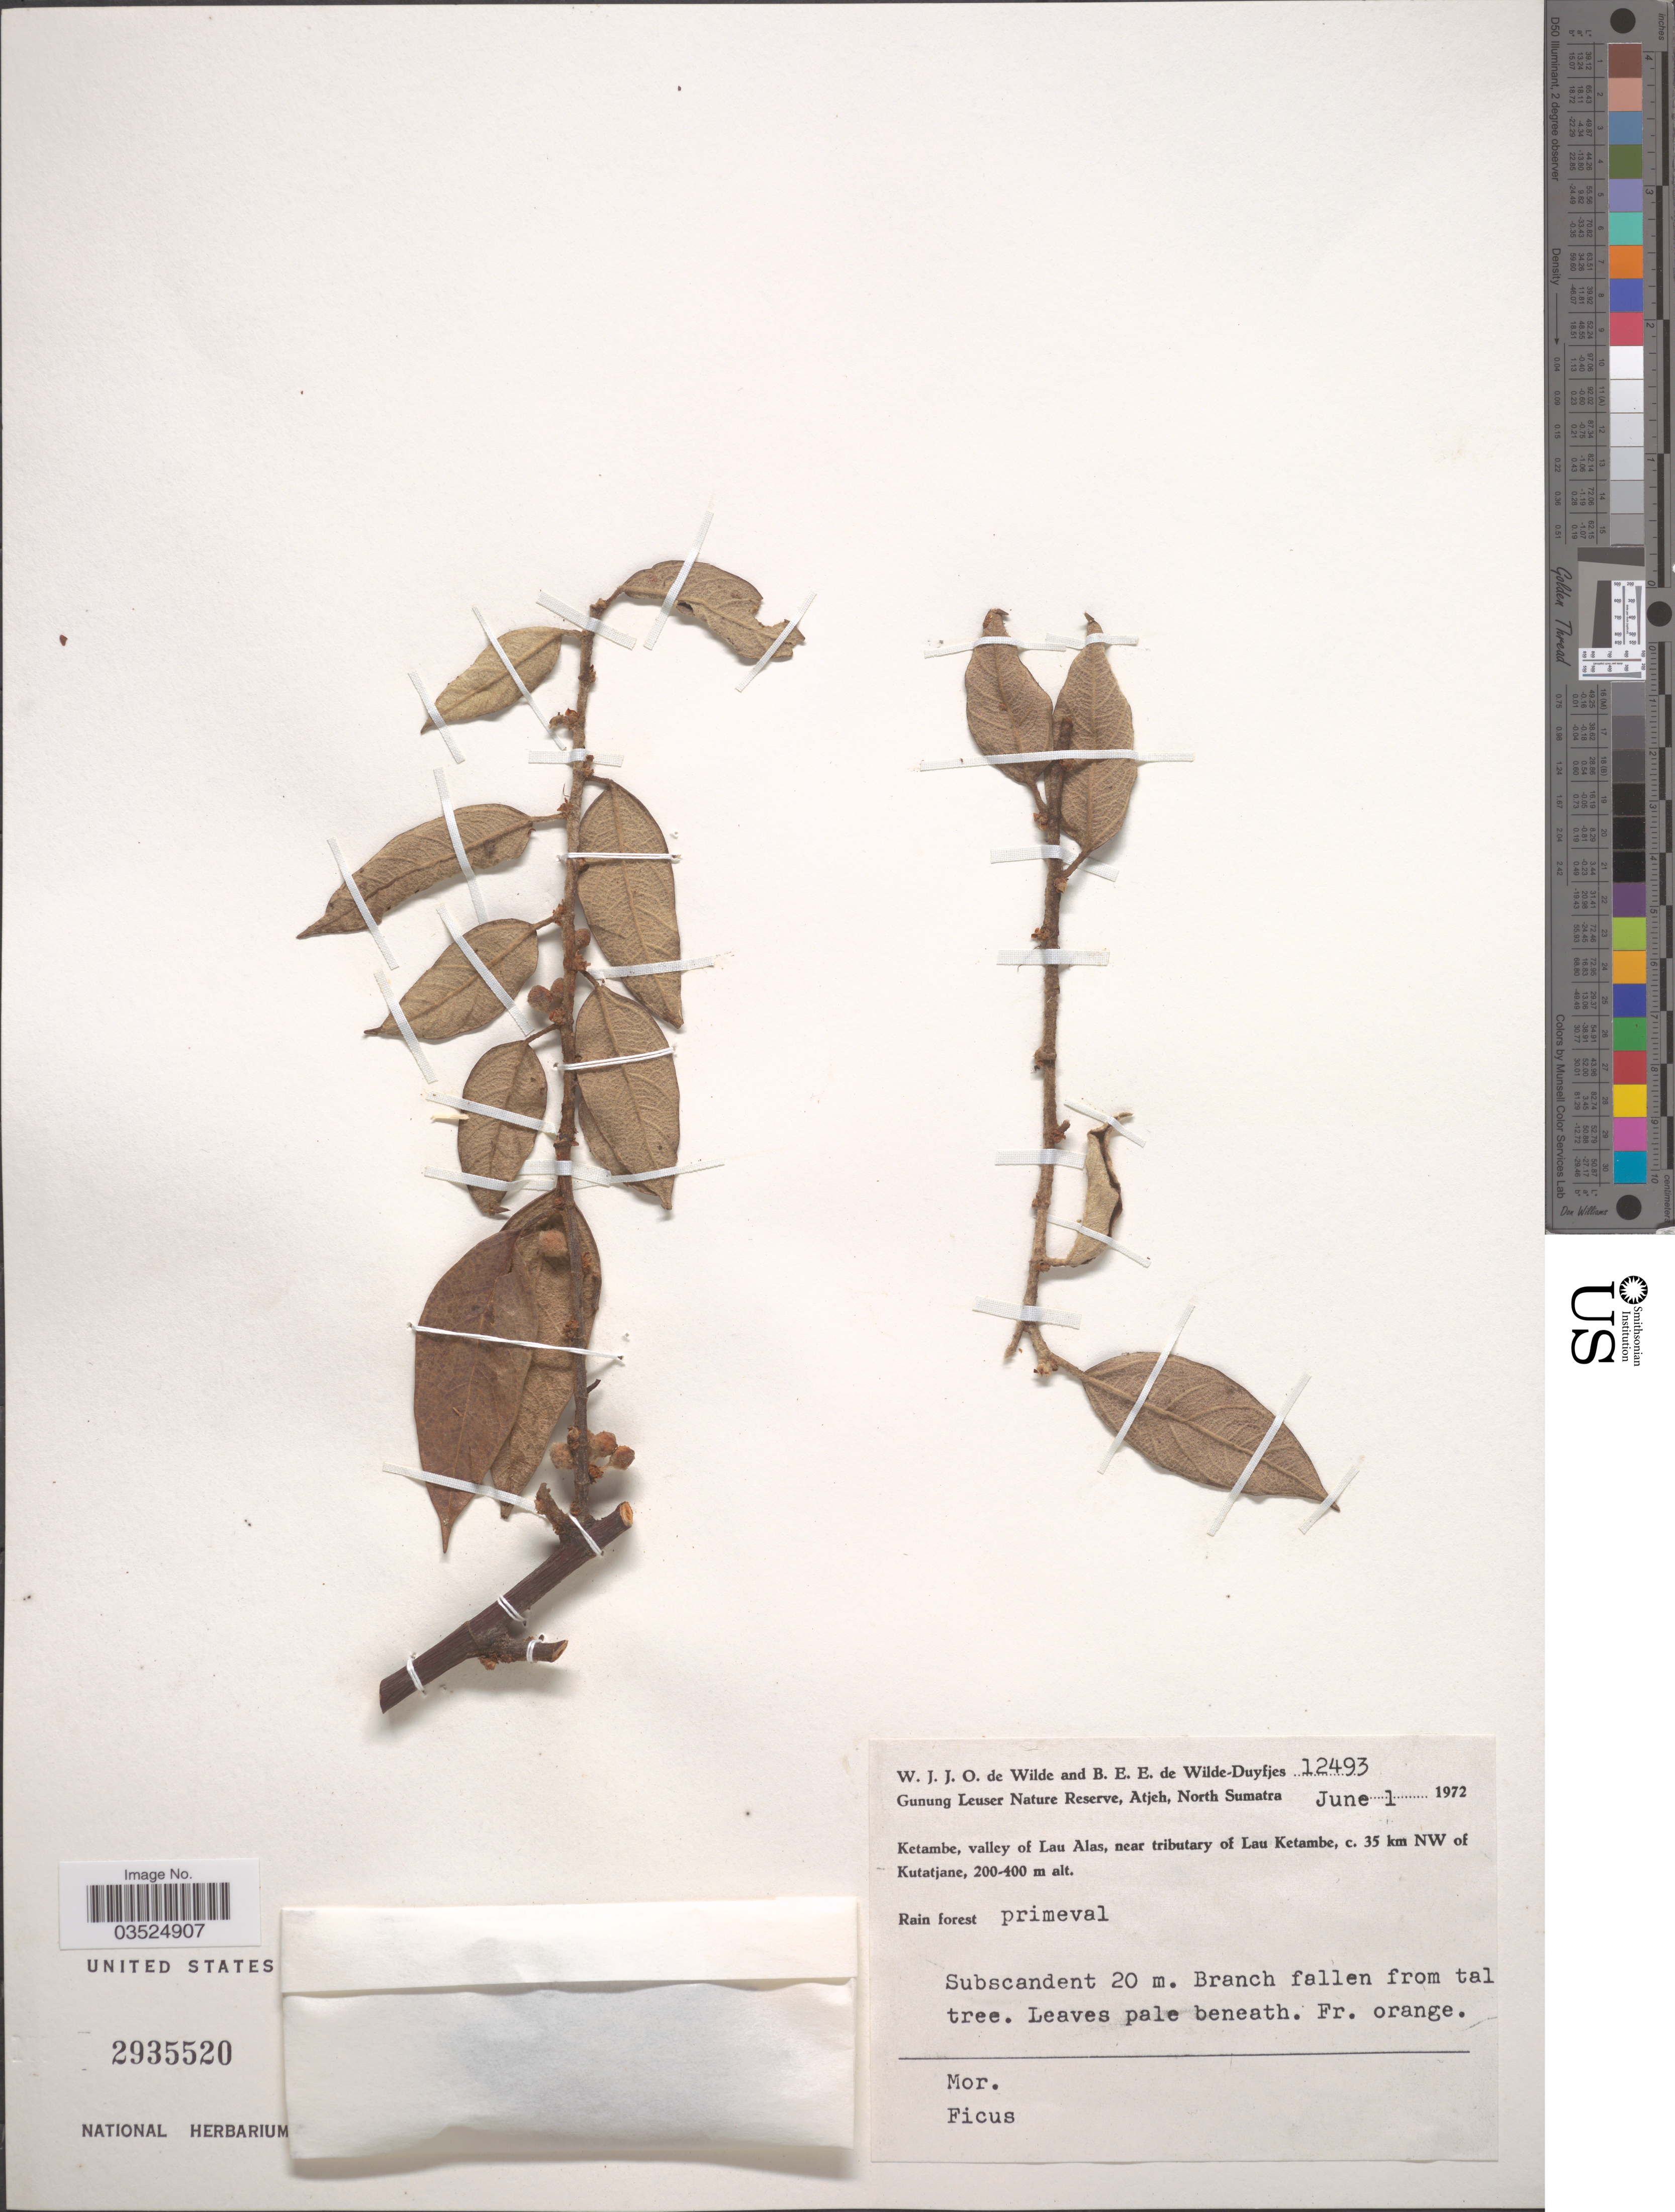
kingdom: Plantae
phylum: Tracheophyta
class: Magnoliopsida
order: Rosales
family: Moraceae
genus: Ficus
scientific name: Ficus sp.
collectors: W. J. de Wilde & B. E. de Wilde-Duyfjes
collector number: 12493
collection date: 1972-06-01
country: Indonesia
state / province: Sumatra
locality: Gunung Leuser Nature Reserve, Atjeh, North Sumatra. Ketambe, valley of Lau Alas, near tributary of Lau Ketambe, c. 35 km NW of Kutatjane.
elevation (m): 200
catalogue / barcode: US 2935520